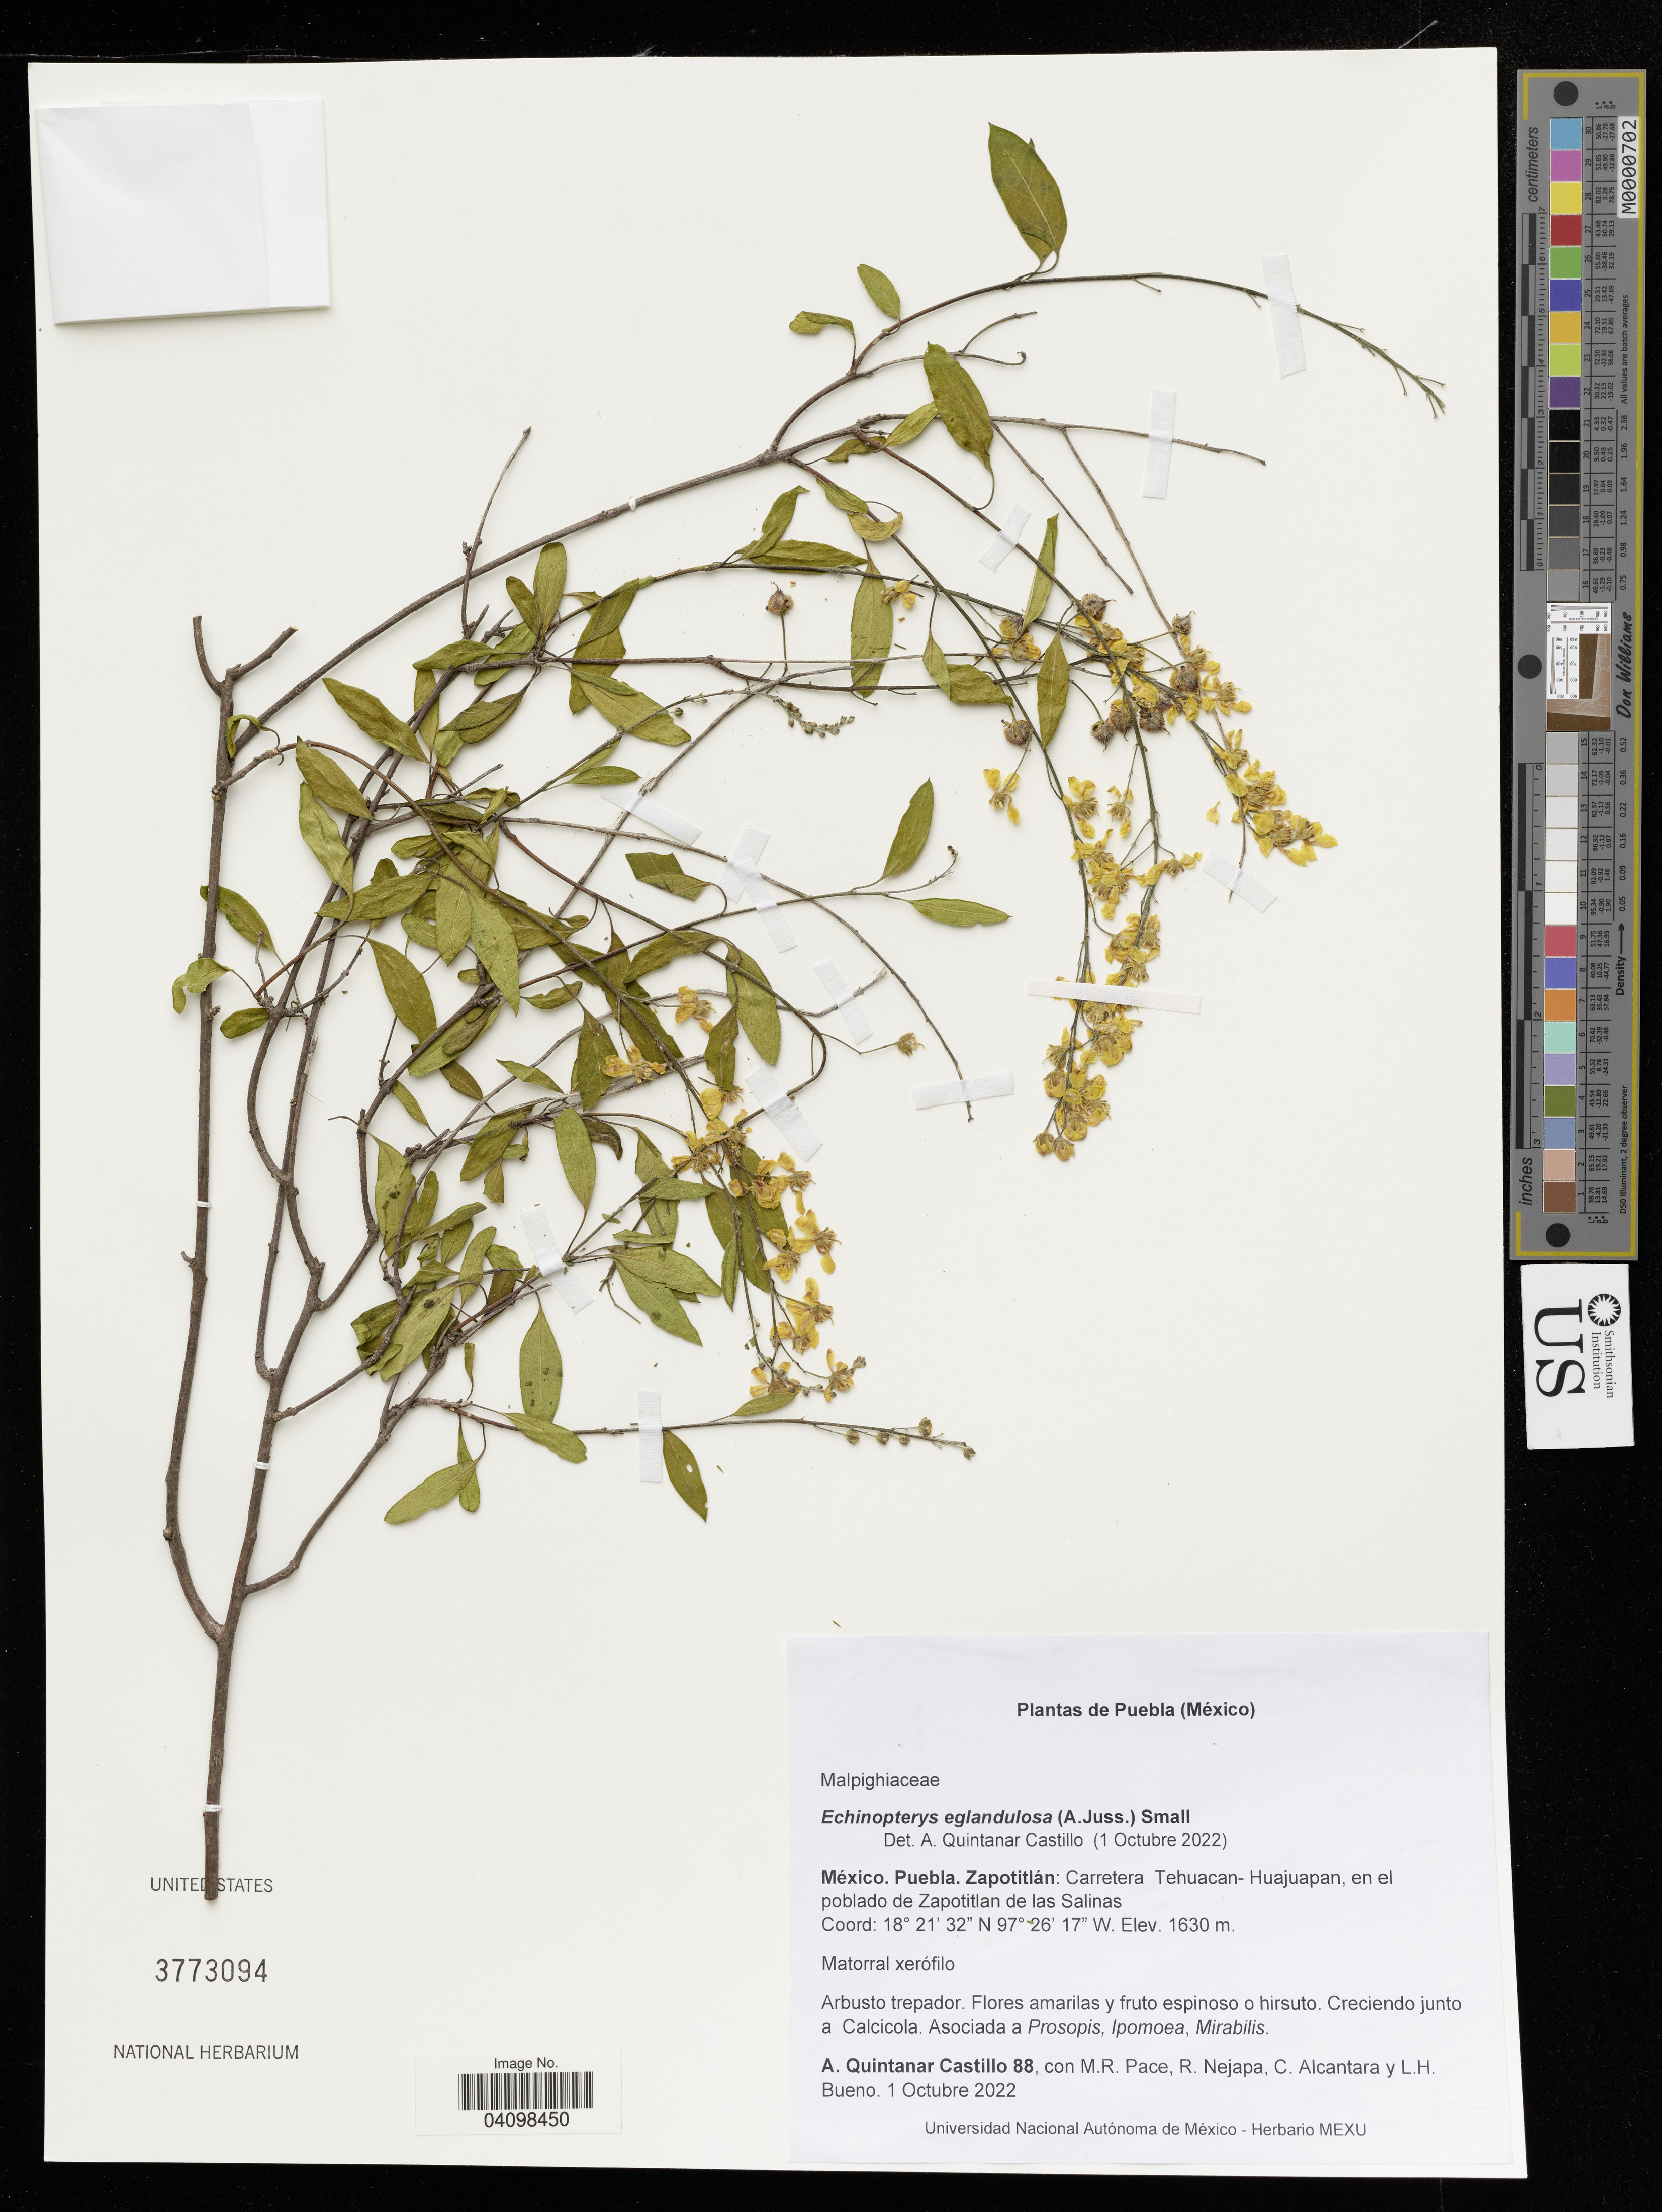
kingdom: Plantae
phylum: Tracheophyta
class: Magnoliopsida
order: Malpighiales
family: Malpighiaceae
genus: Echinopterys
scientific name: Echinopterys eglandulosa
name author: (A. Juss.) Small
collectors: A. Quintanar Castillo, M. Pace, R. Nejapa & C. Alcantara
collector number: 88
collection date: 2022-10-01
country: Mexico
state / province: Puebla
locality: Zapotitlán: Carretera Tehuacan- Huajuapan, en el poblado de Zapotitlan de las Salinas.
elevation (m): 1630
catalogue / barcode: US 3773094